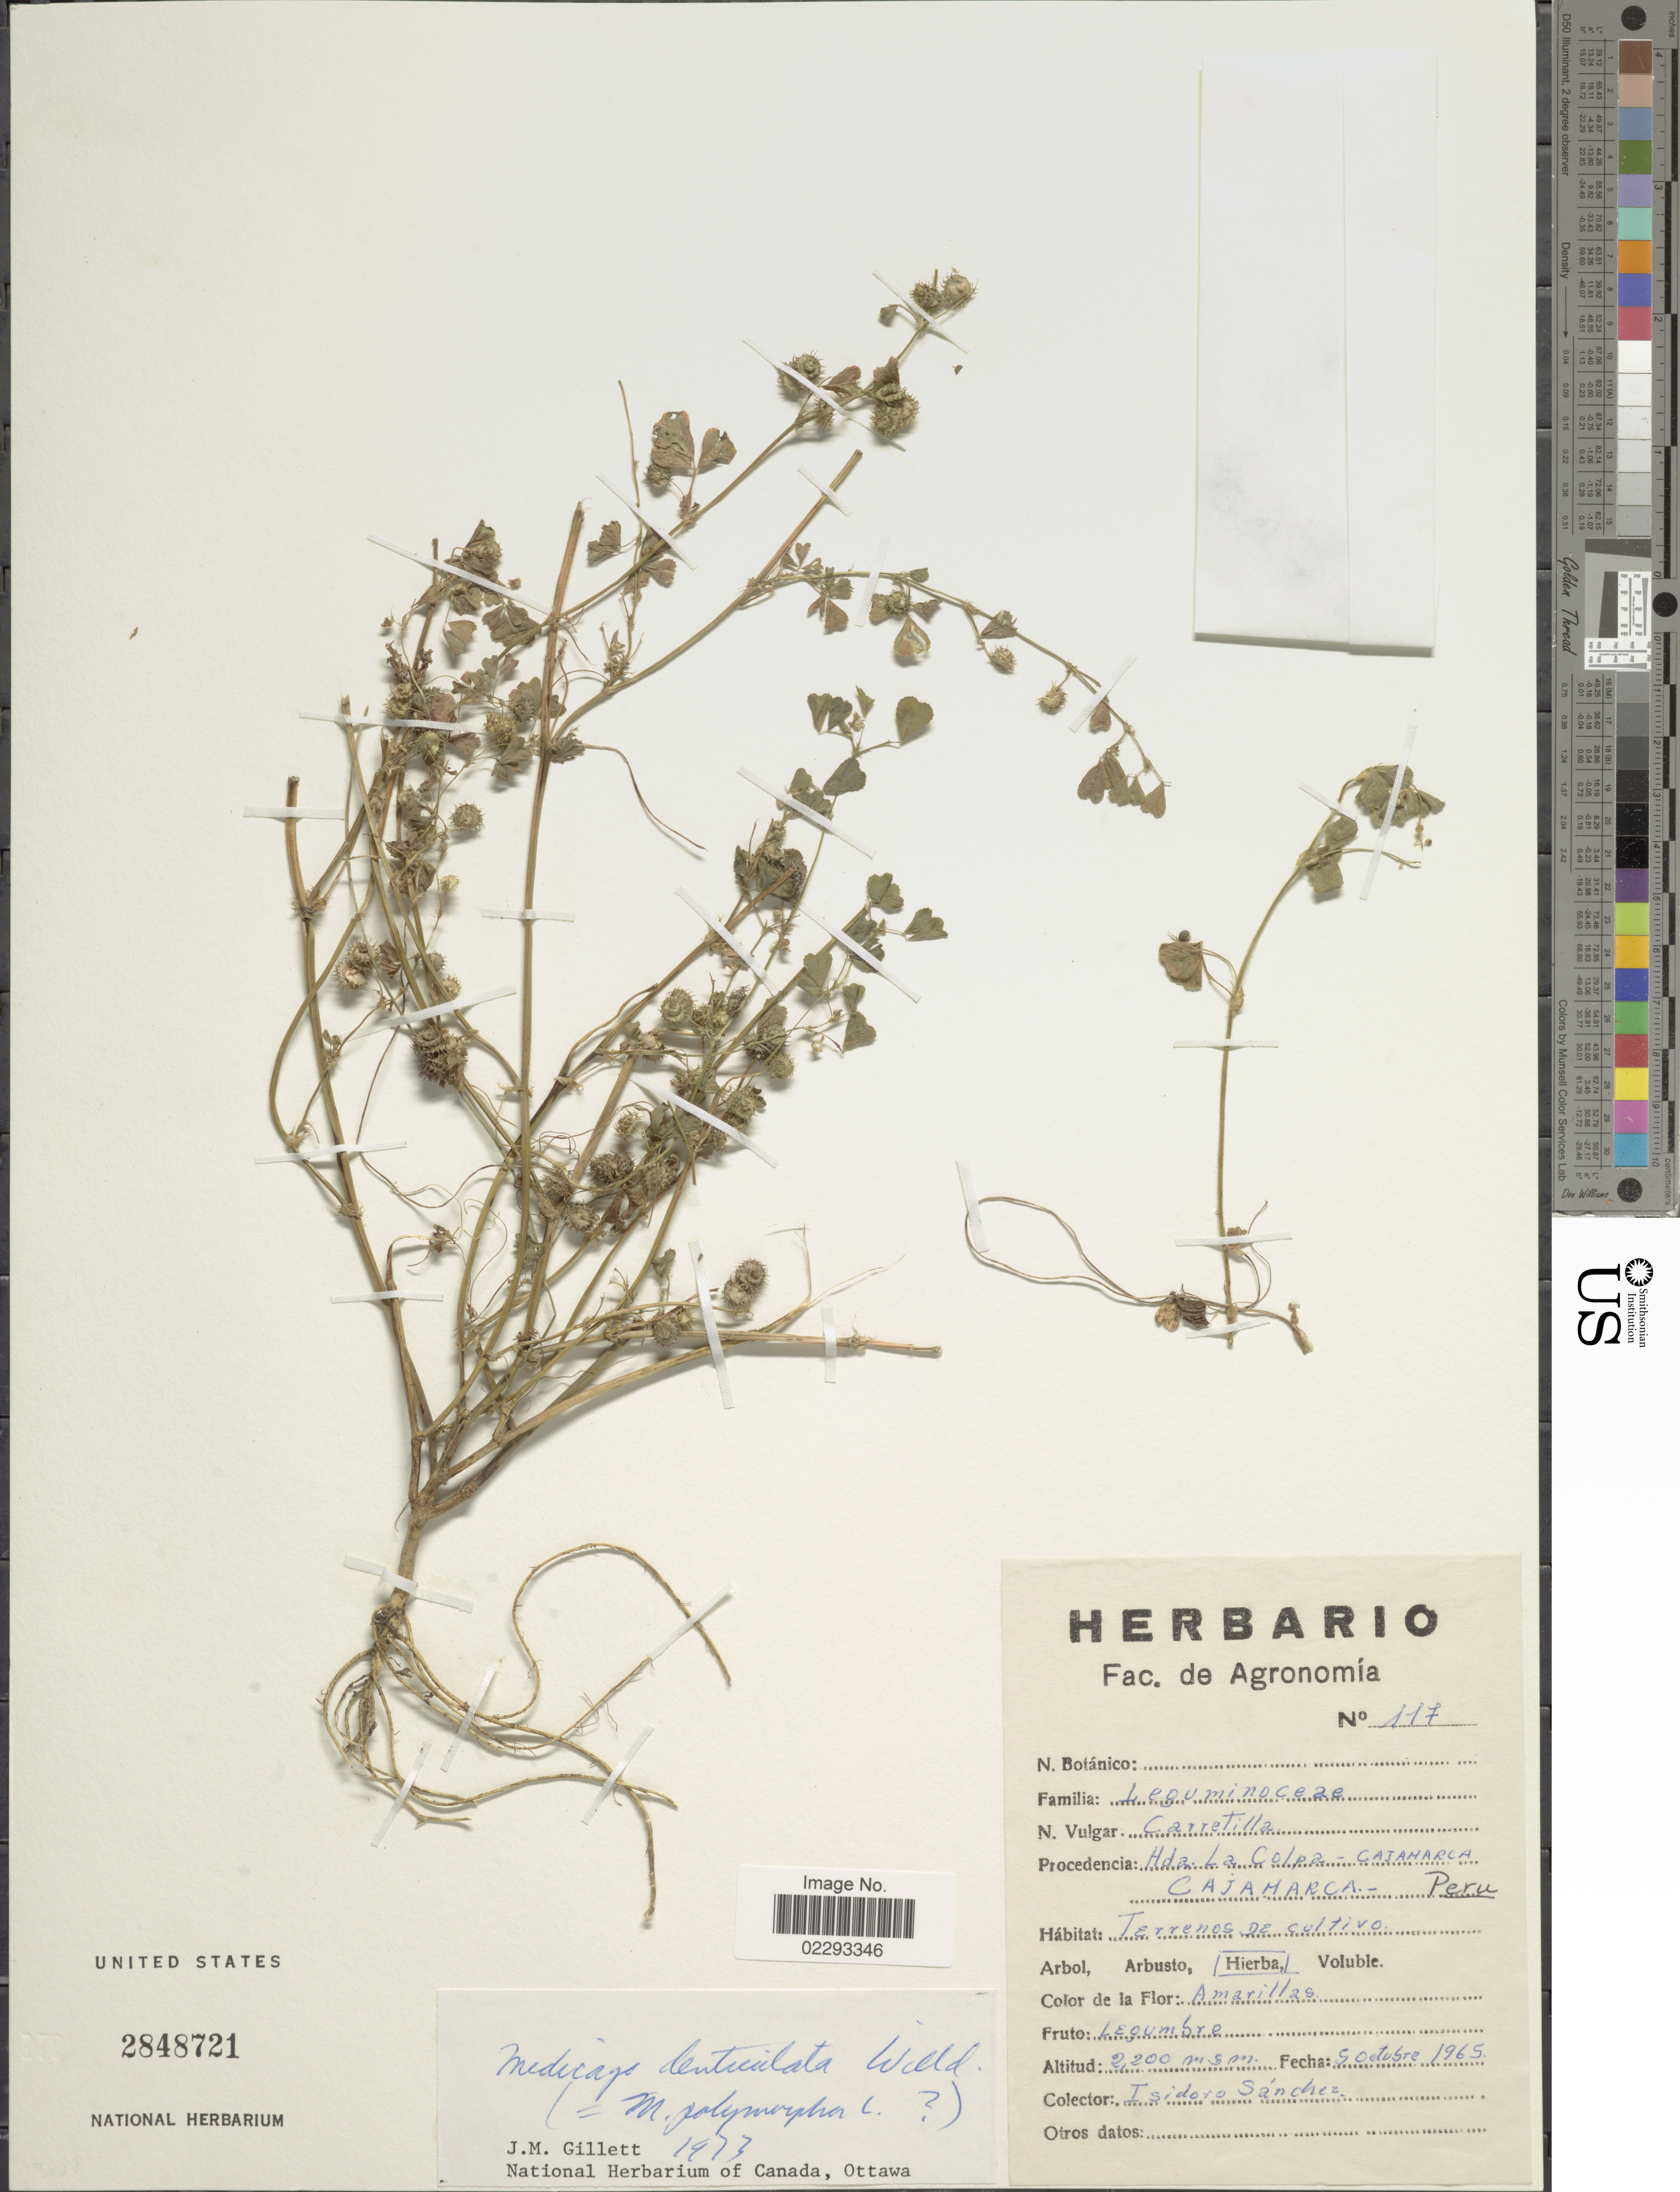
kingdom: Plantae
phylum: Tracheophyta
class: Magnoliopsida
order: Fabales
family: Fabaceae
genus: Medicago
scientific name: Medicago polymorpha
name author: L.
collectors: I. Sanchez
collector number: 117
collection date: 1965-10-05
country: Peru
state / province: Cajamarca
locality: Hda La Colpa- Cajamarca, Terrenos de cultiva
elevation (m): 2200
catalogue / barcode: US 2848721